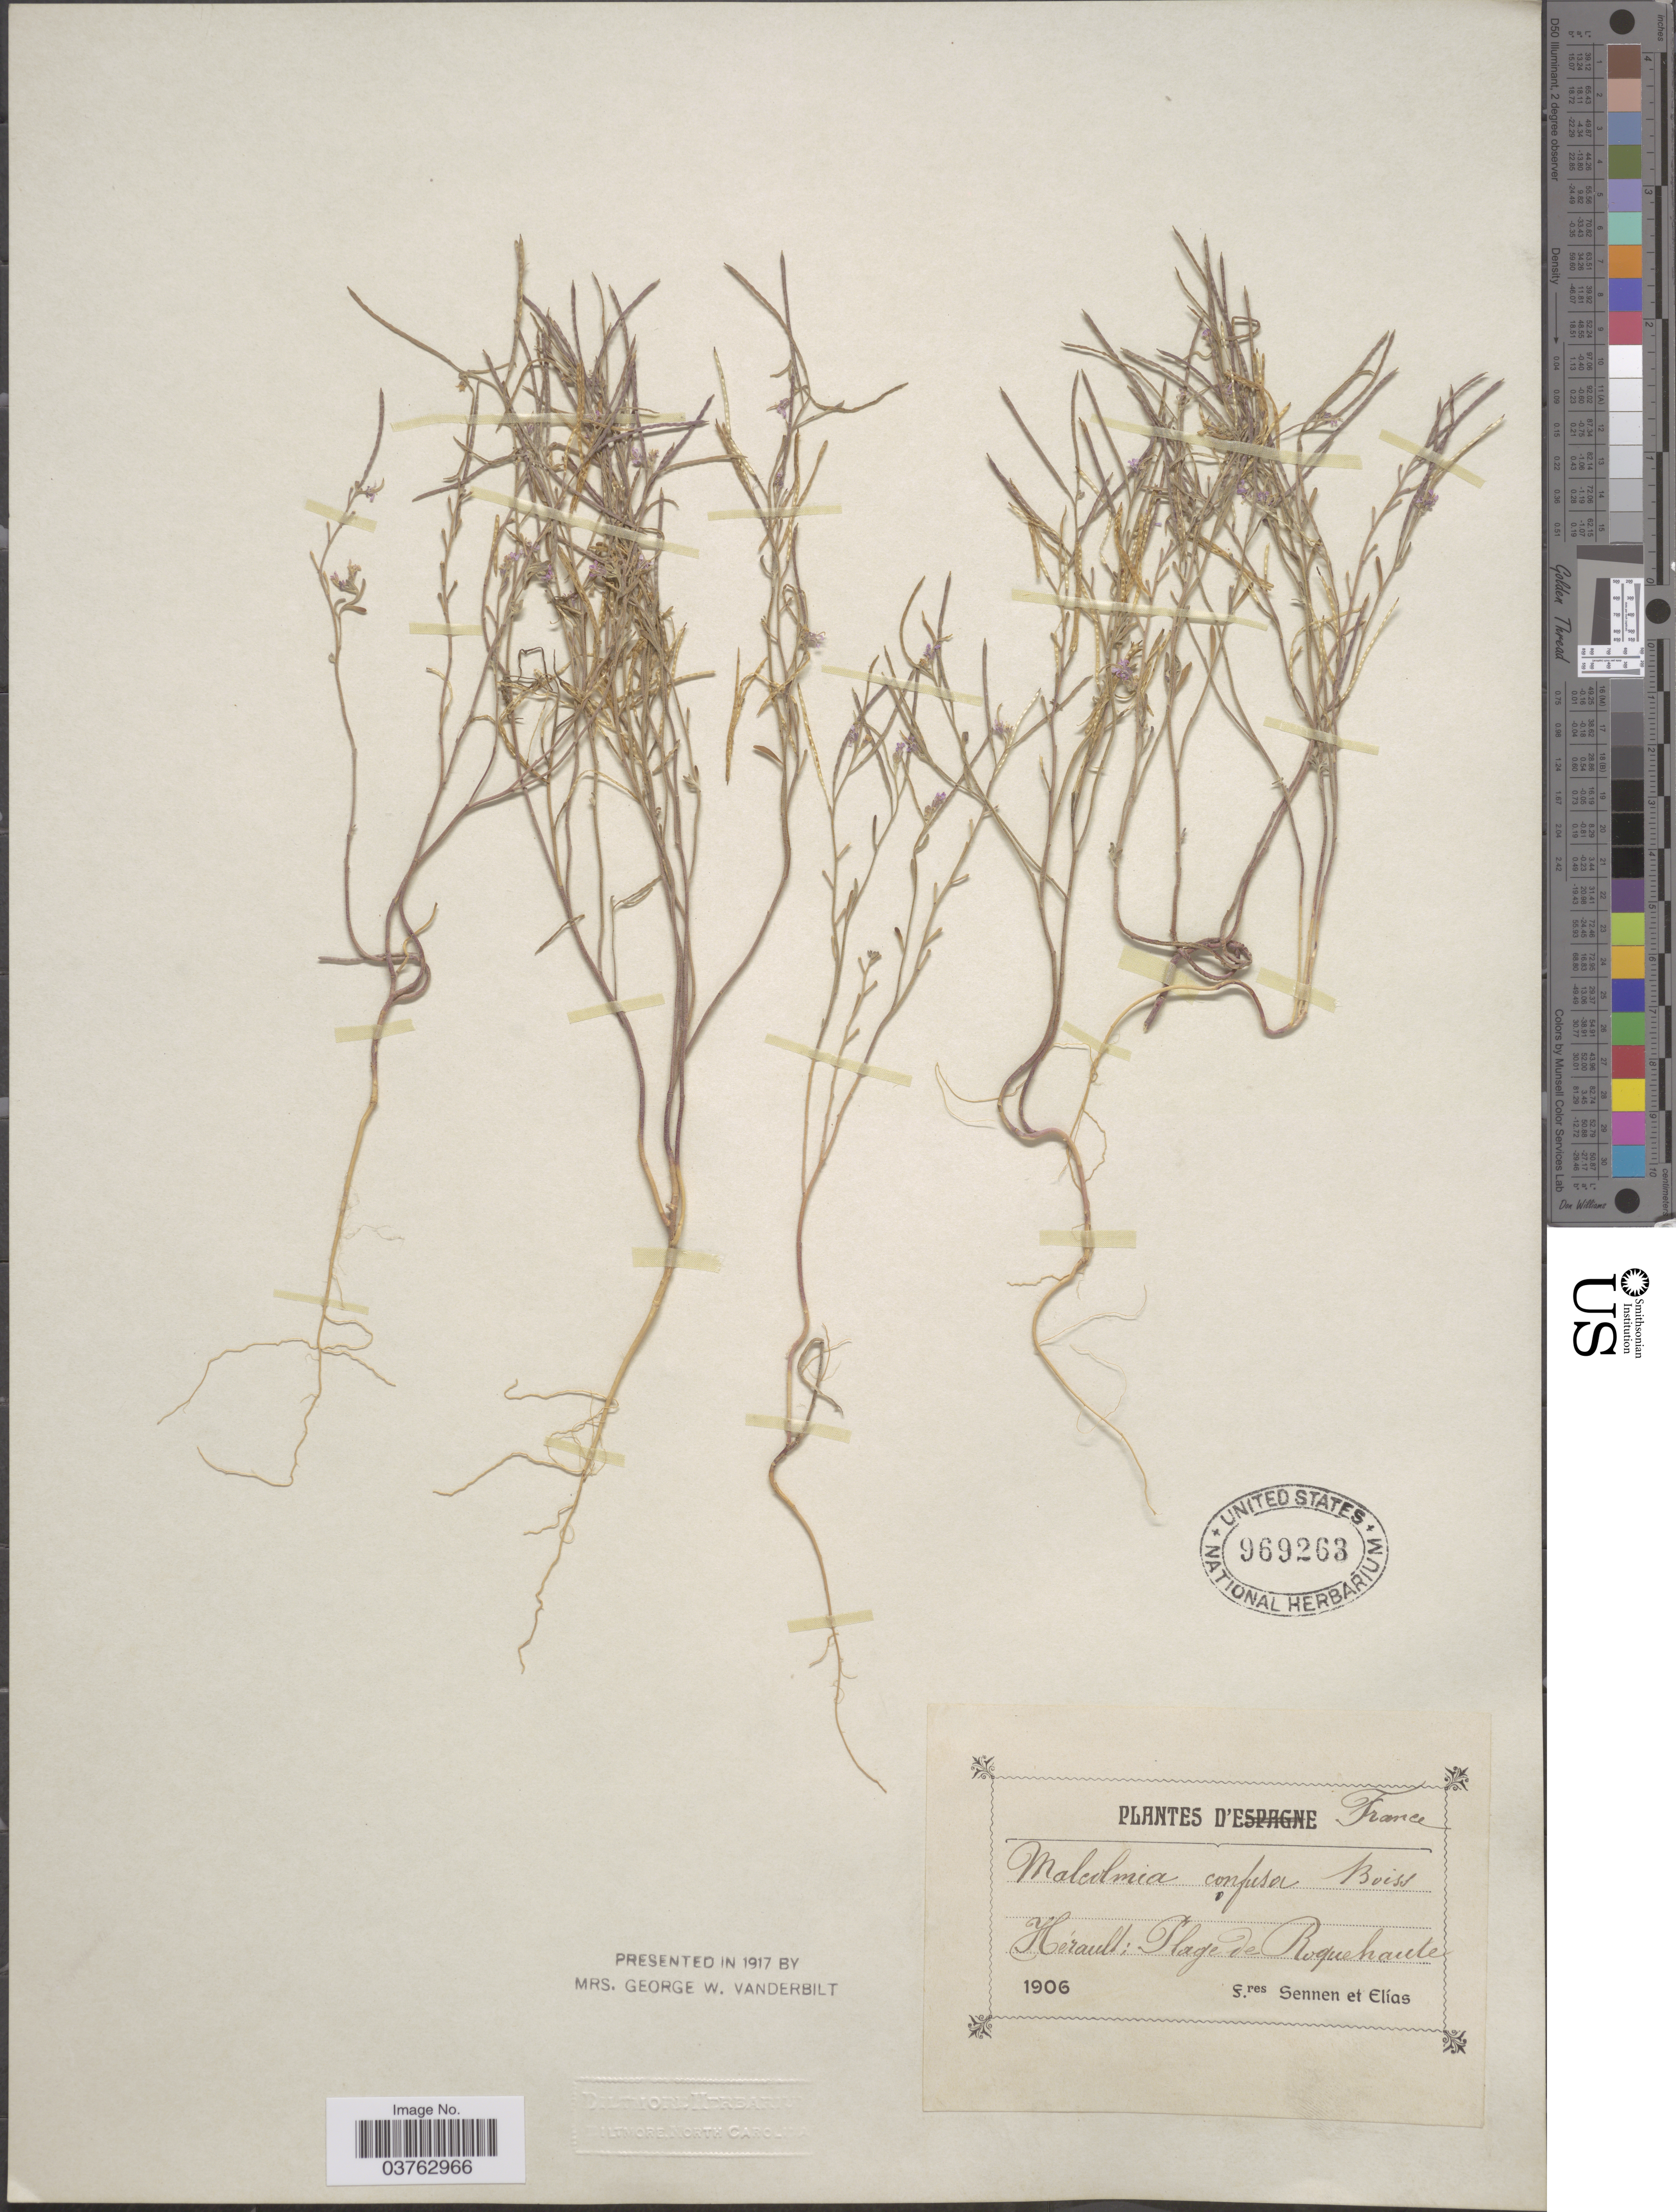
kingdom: Plantae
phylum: Tracheophyta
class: Magnoliopsida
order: Brassicales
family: Brassicaceae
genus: Malcolmia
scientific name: Malcolmia confusa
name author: Boiss.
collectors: E. Sennen & Bro. Elias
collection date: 1906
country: France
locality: Hérault; Plage de Roquehaute.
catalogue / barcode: US 969263